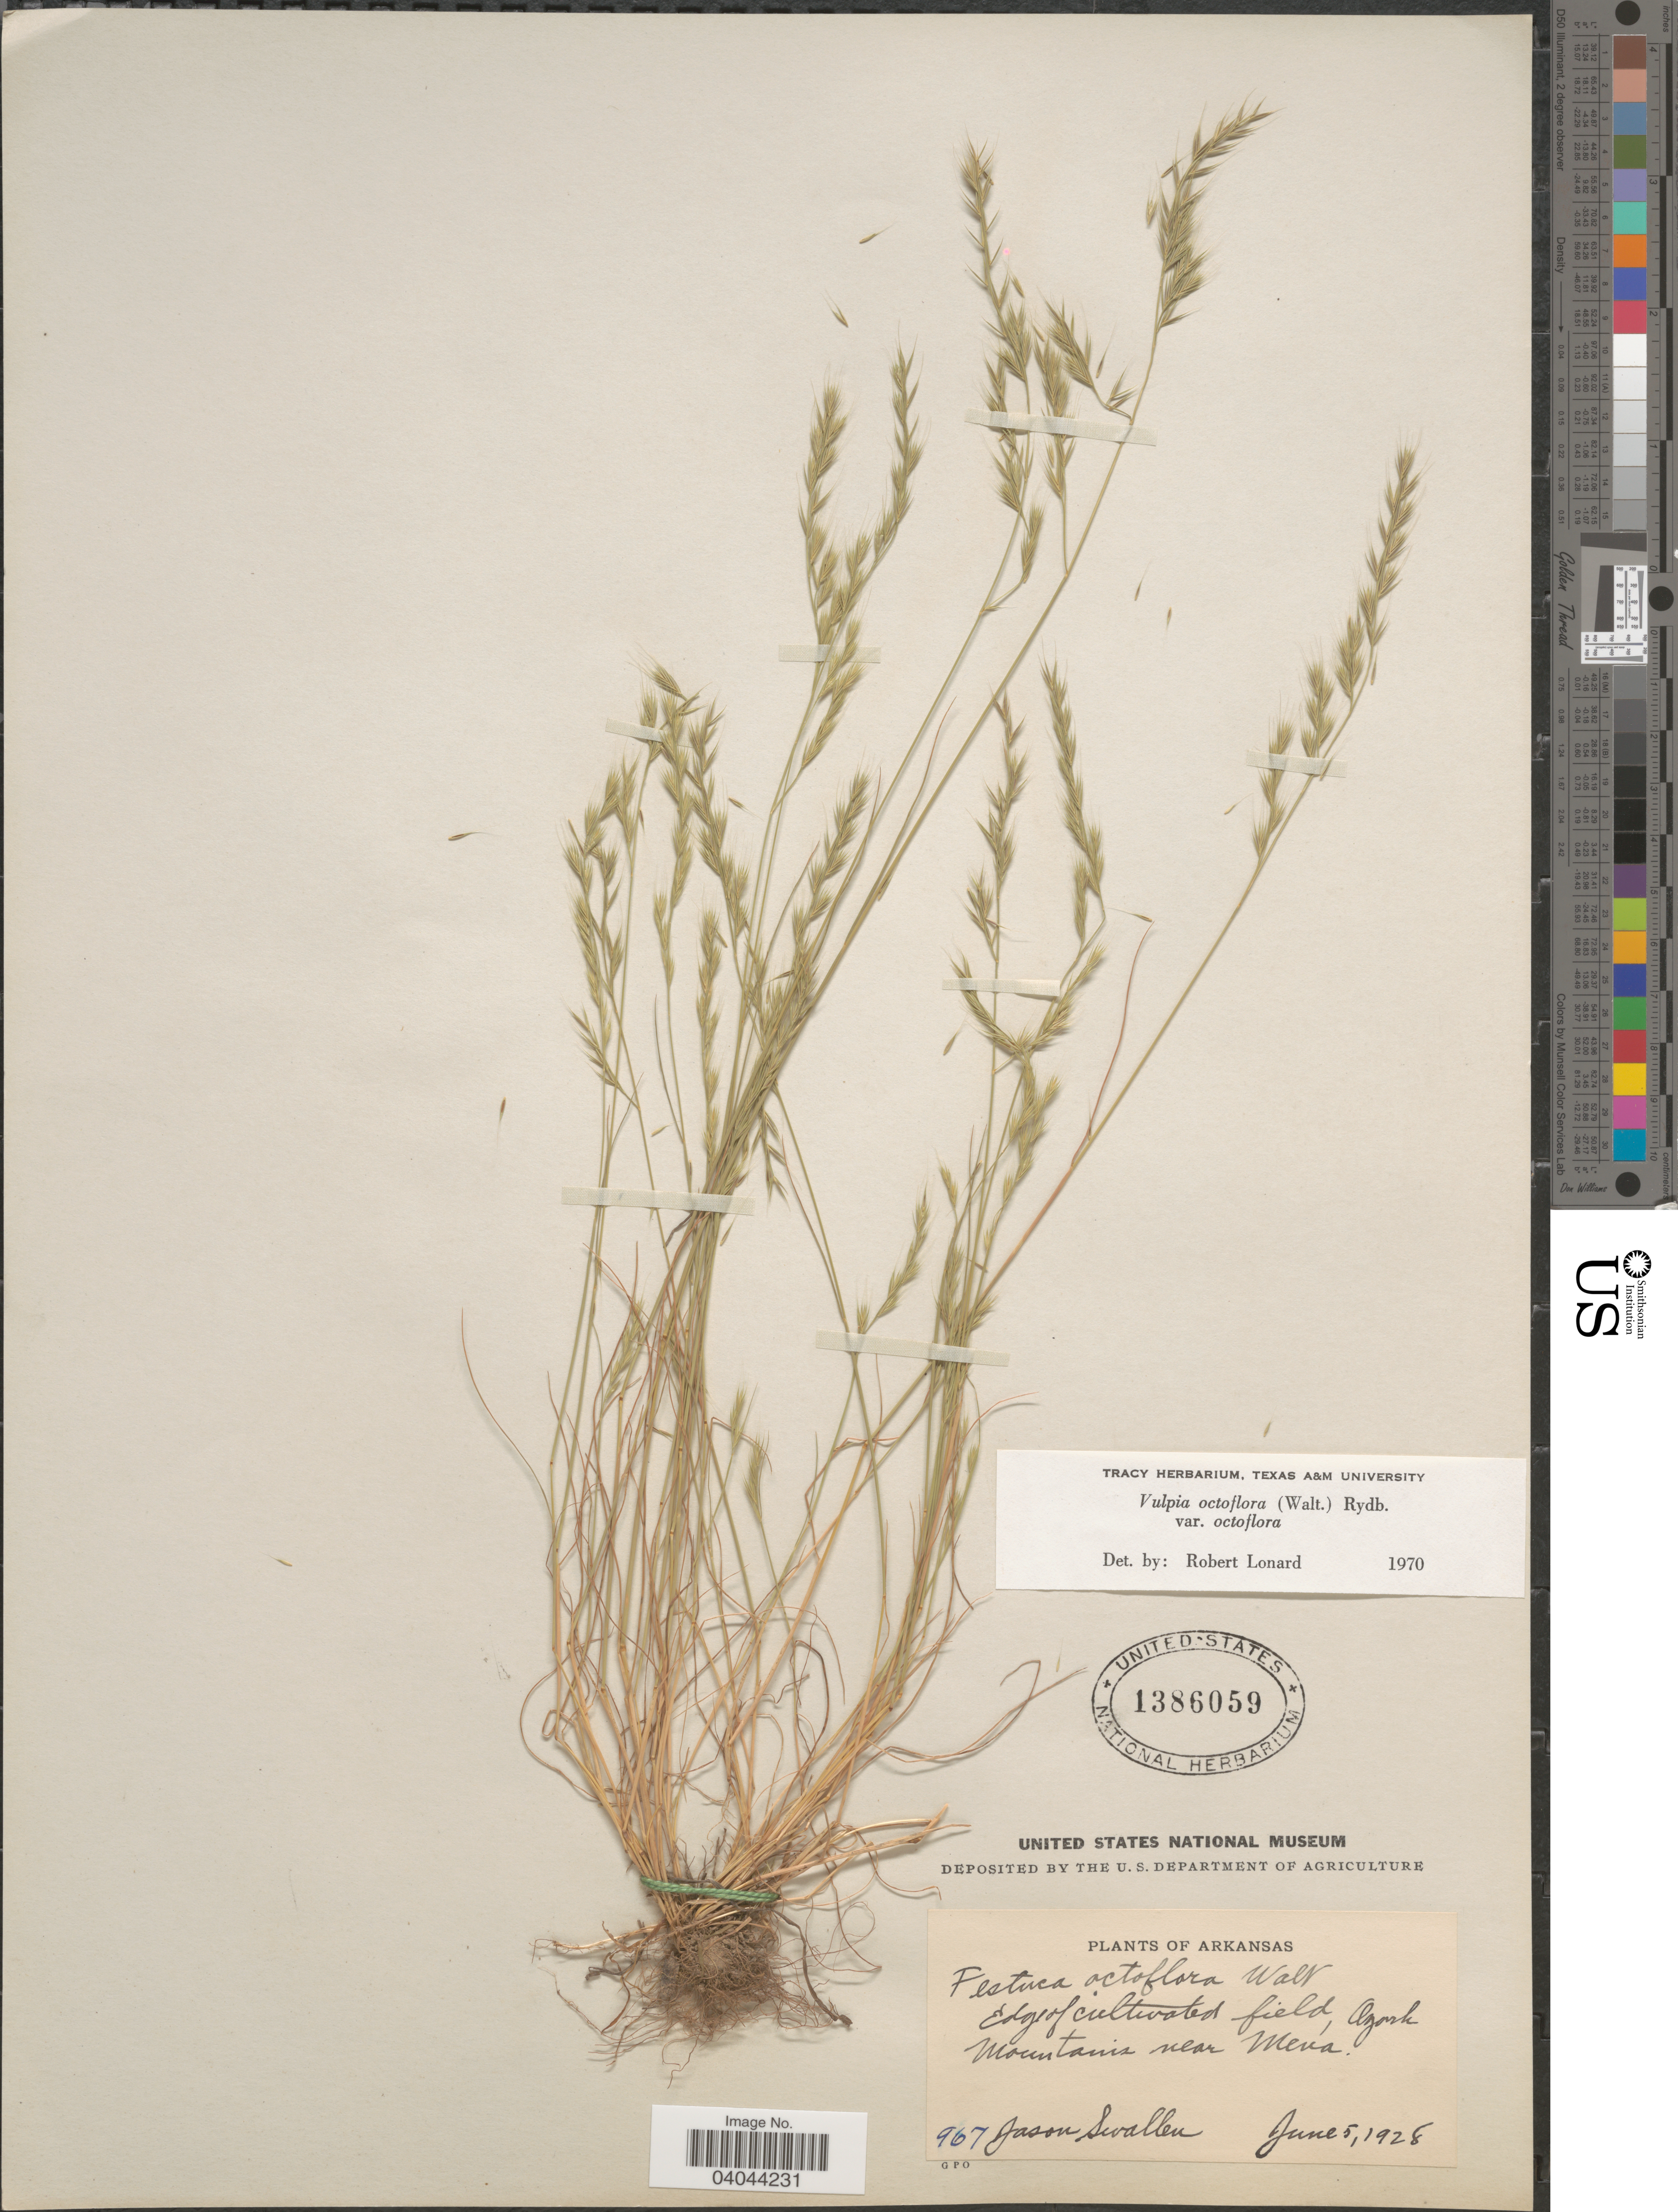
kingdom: Plantae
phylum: Tracheophyta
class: Liliopsida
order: Poales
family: Poaceae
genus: Festuca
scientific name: Festuca octoflora var. octoflora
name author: Walter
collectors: J. R. Swallen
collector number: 967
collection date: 1928-06-05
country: United States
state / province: Arkansas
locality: Ozark Mountains near Mena.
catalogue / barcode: US 1386059